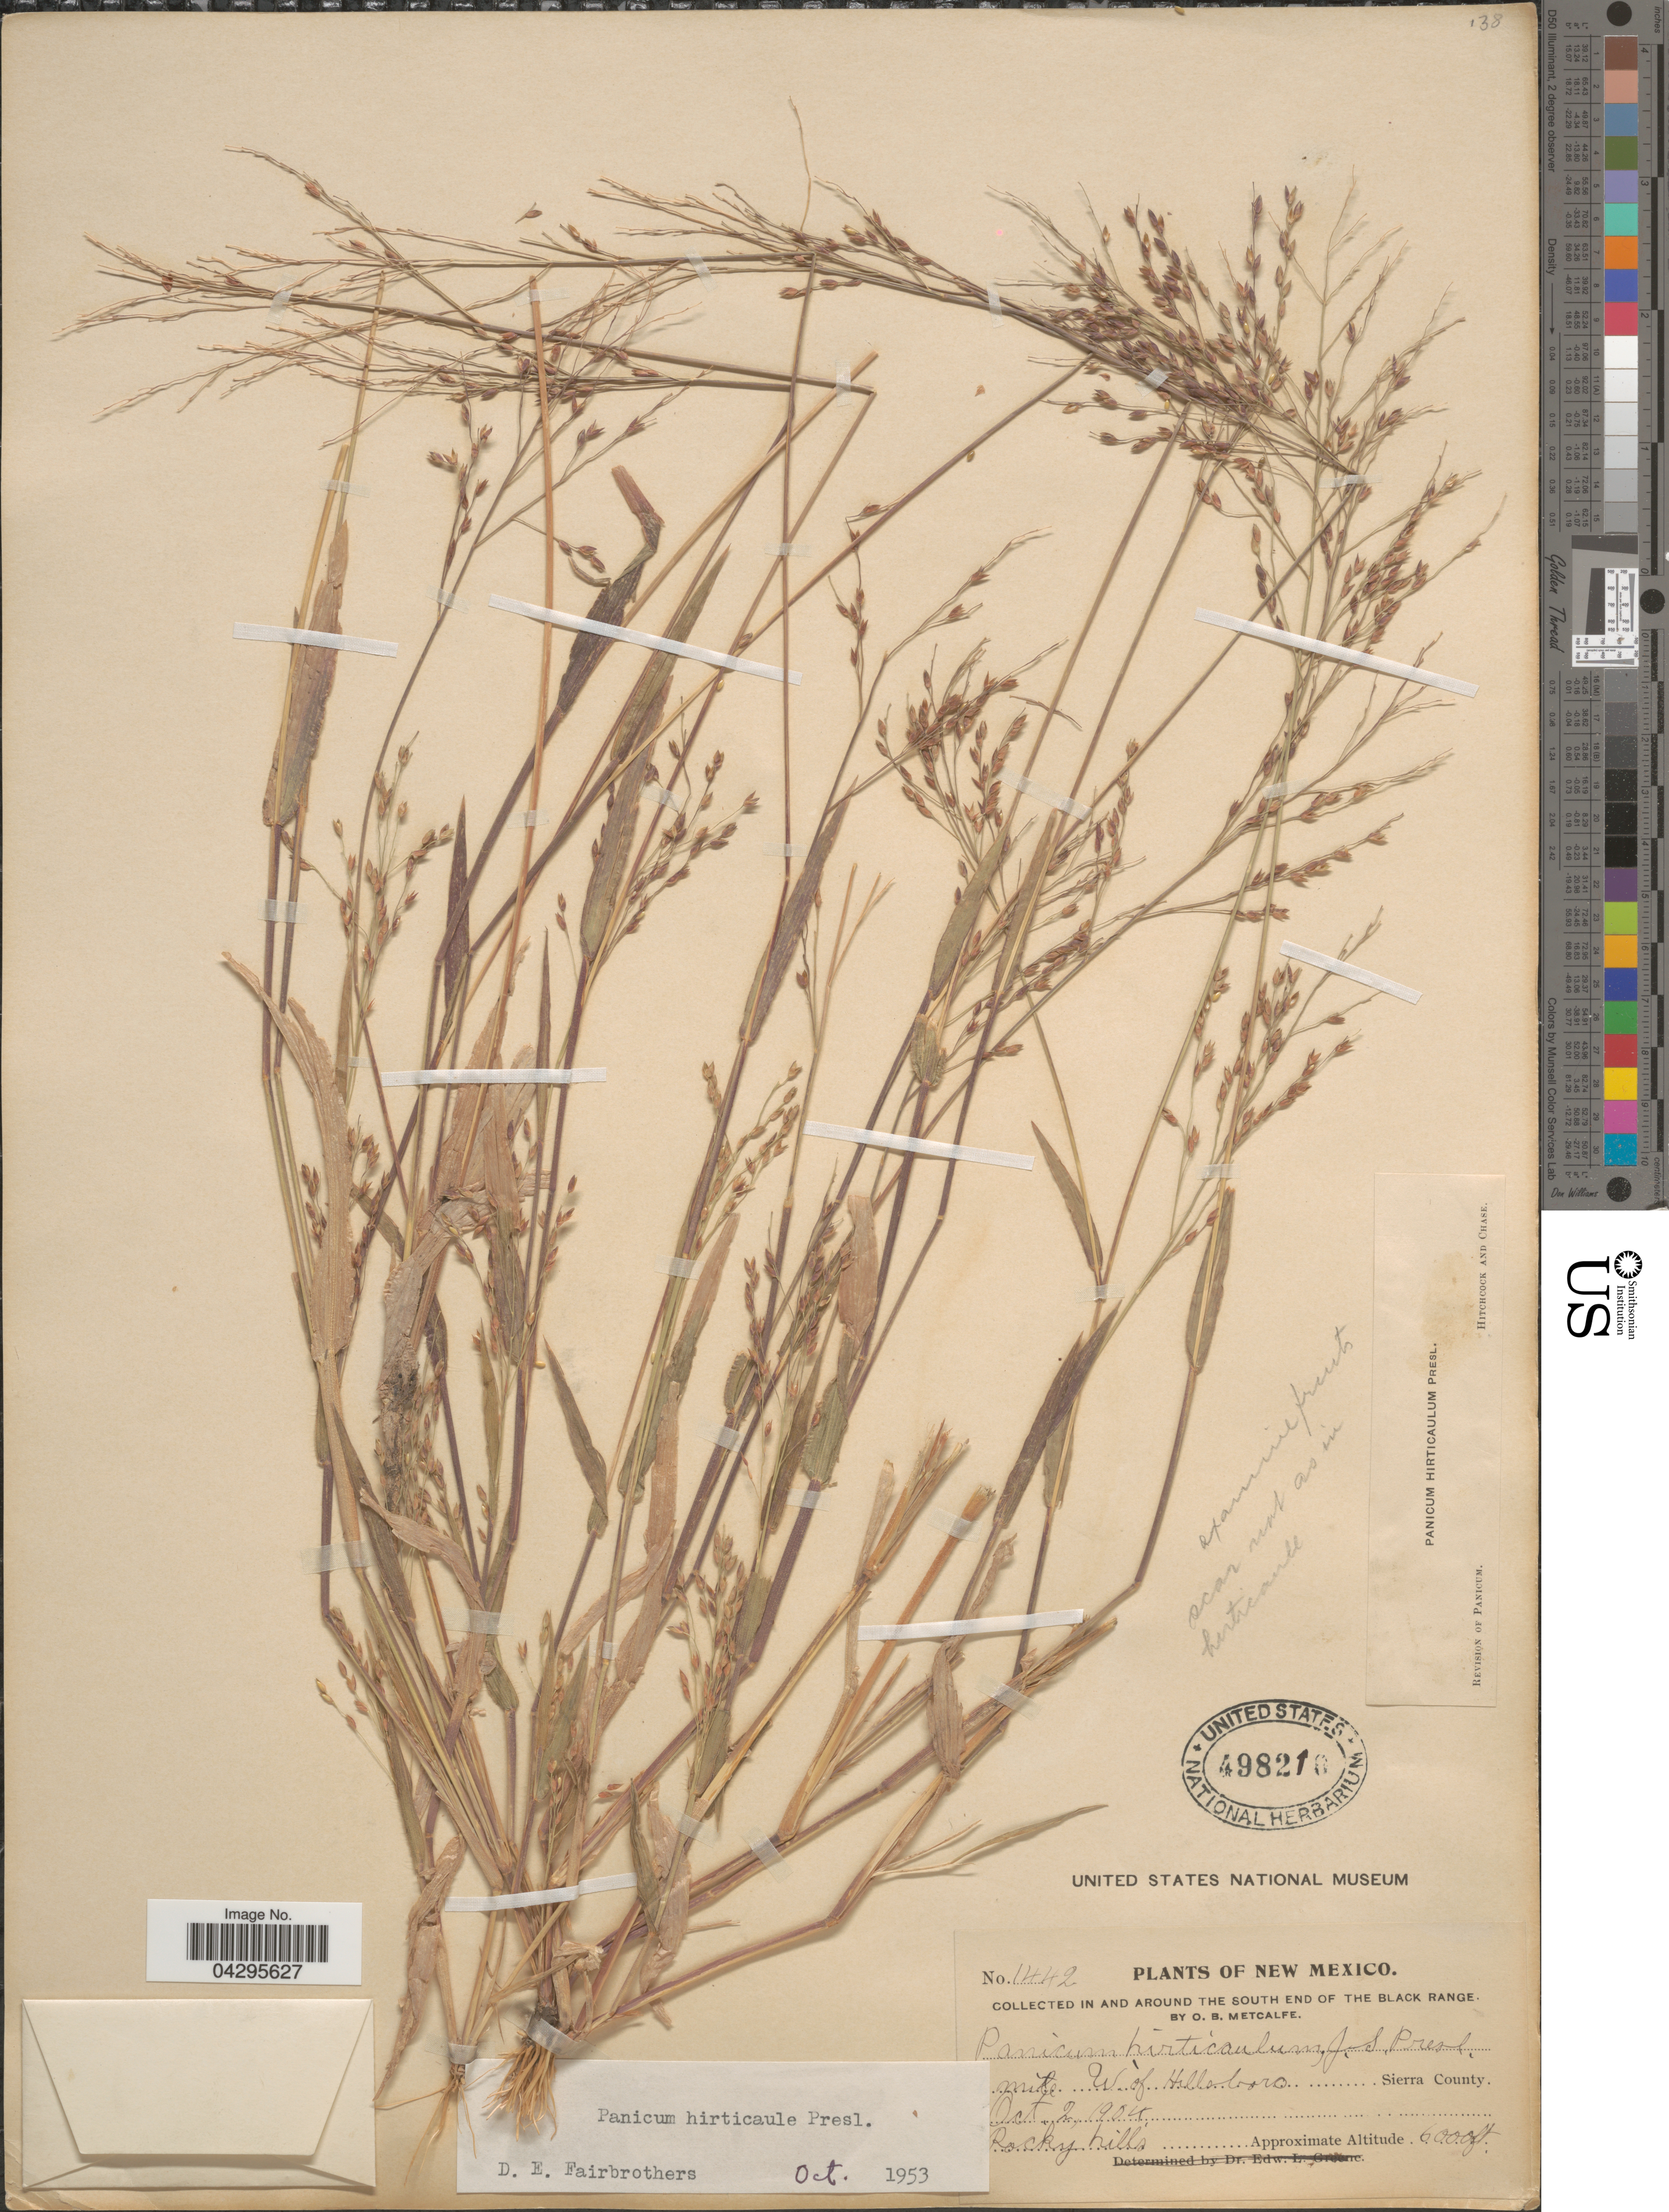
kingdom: Plantae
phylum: Tracheophyta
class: Liliopsida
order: Poales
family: Poaceae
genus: Panicum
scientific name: Panicum hirticaule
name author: J. Presl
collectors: O. B. Metcalfe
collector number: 1442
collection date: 1904-10-02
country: United States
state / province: New Mexico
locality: In and around the South End of the Black Range. [illegible text] mile W of Hillsboro. Sierra County.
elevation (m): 1829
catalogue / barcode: US 498210